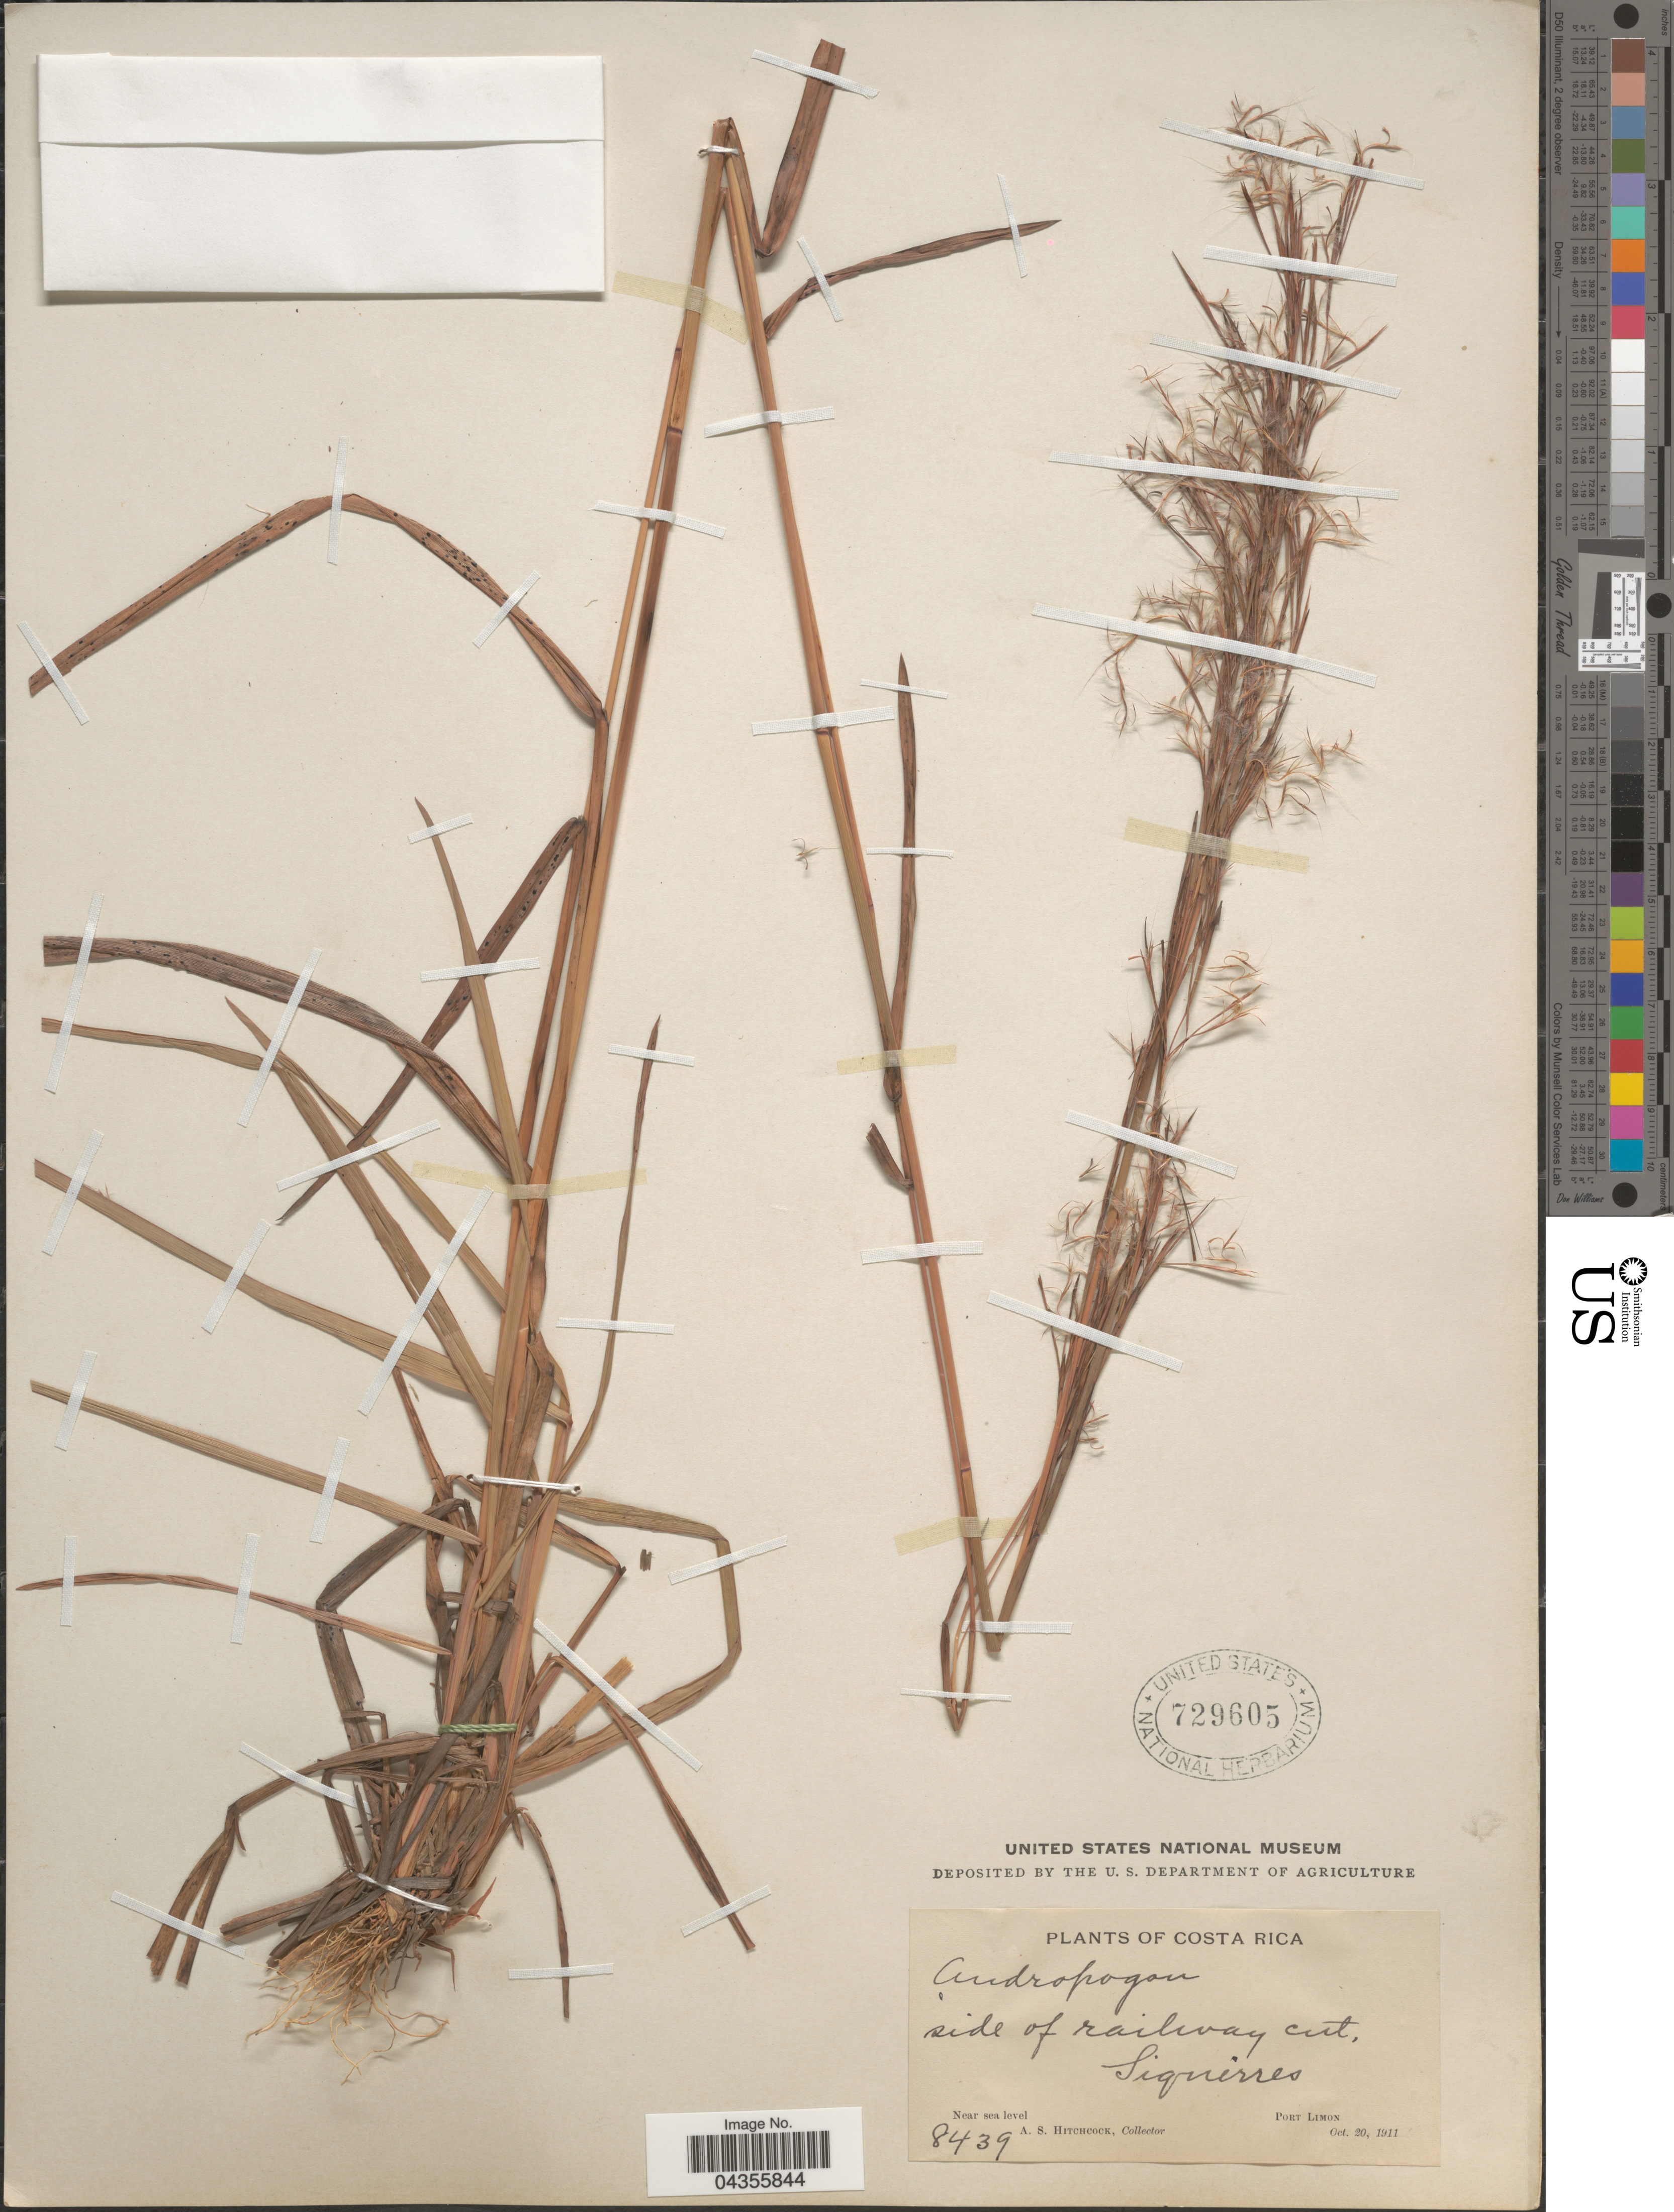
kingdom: Plantae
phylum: Tracheophyta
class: Liliopsida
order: Poales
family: Poaceae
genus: Schizachyrium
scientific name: Schizachyrium condensatum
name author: (Kunth) Nees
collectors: A. S. Hitchcock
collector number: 8439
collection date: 1911-10-20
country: Costa Rica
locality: Side of railway cut, Siquirres. Port Limon.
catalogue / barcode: US 729605